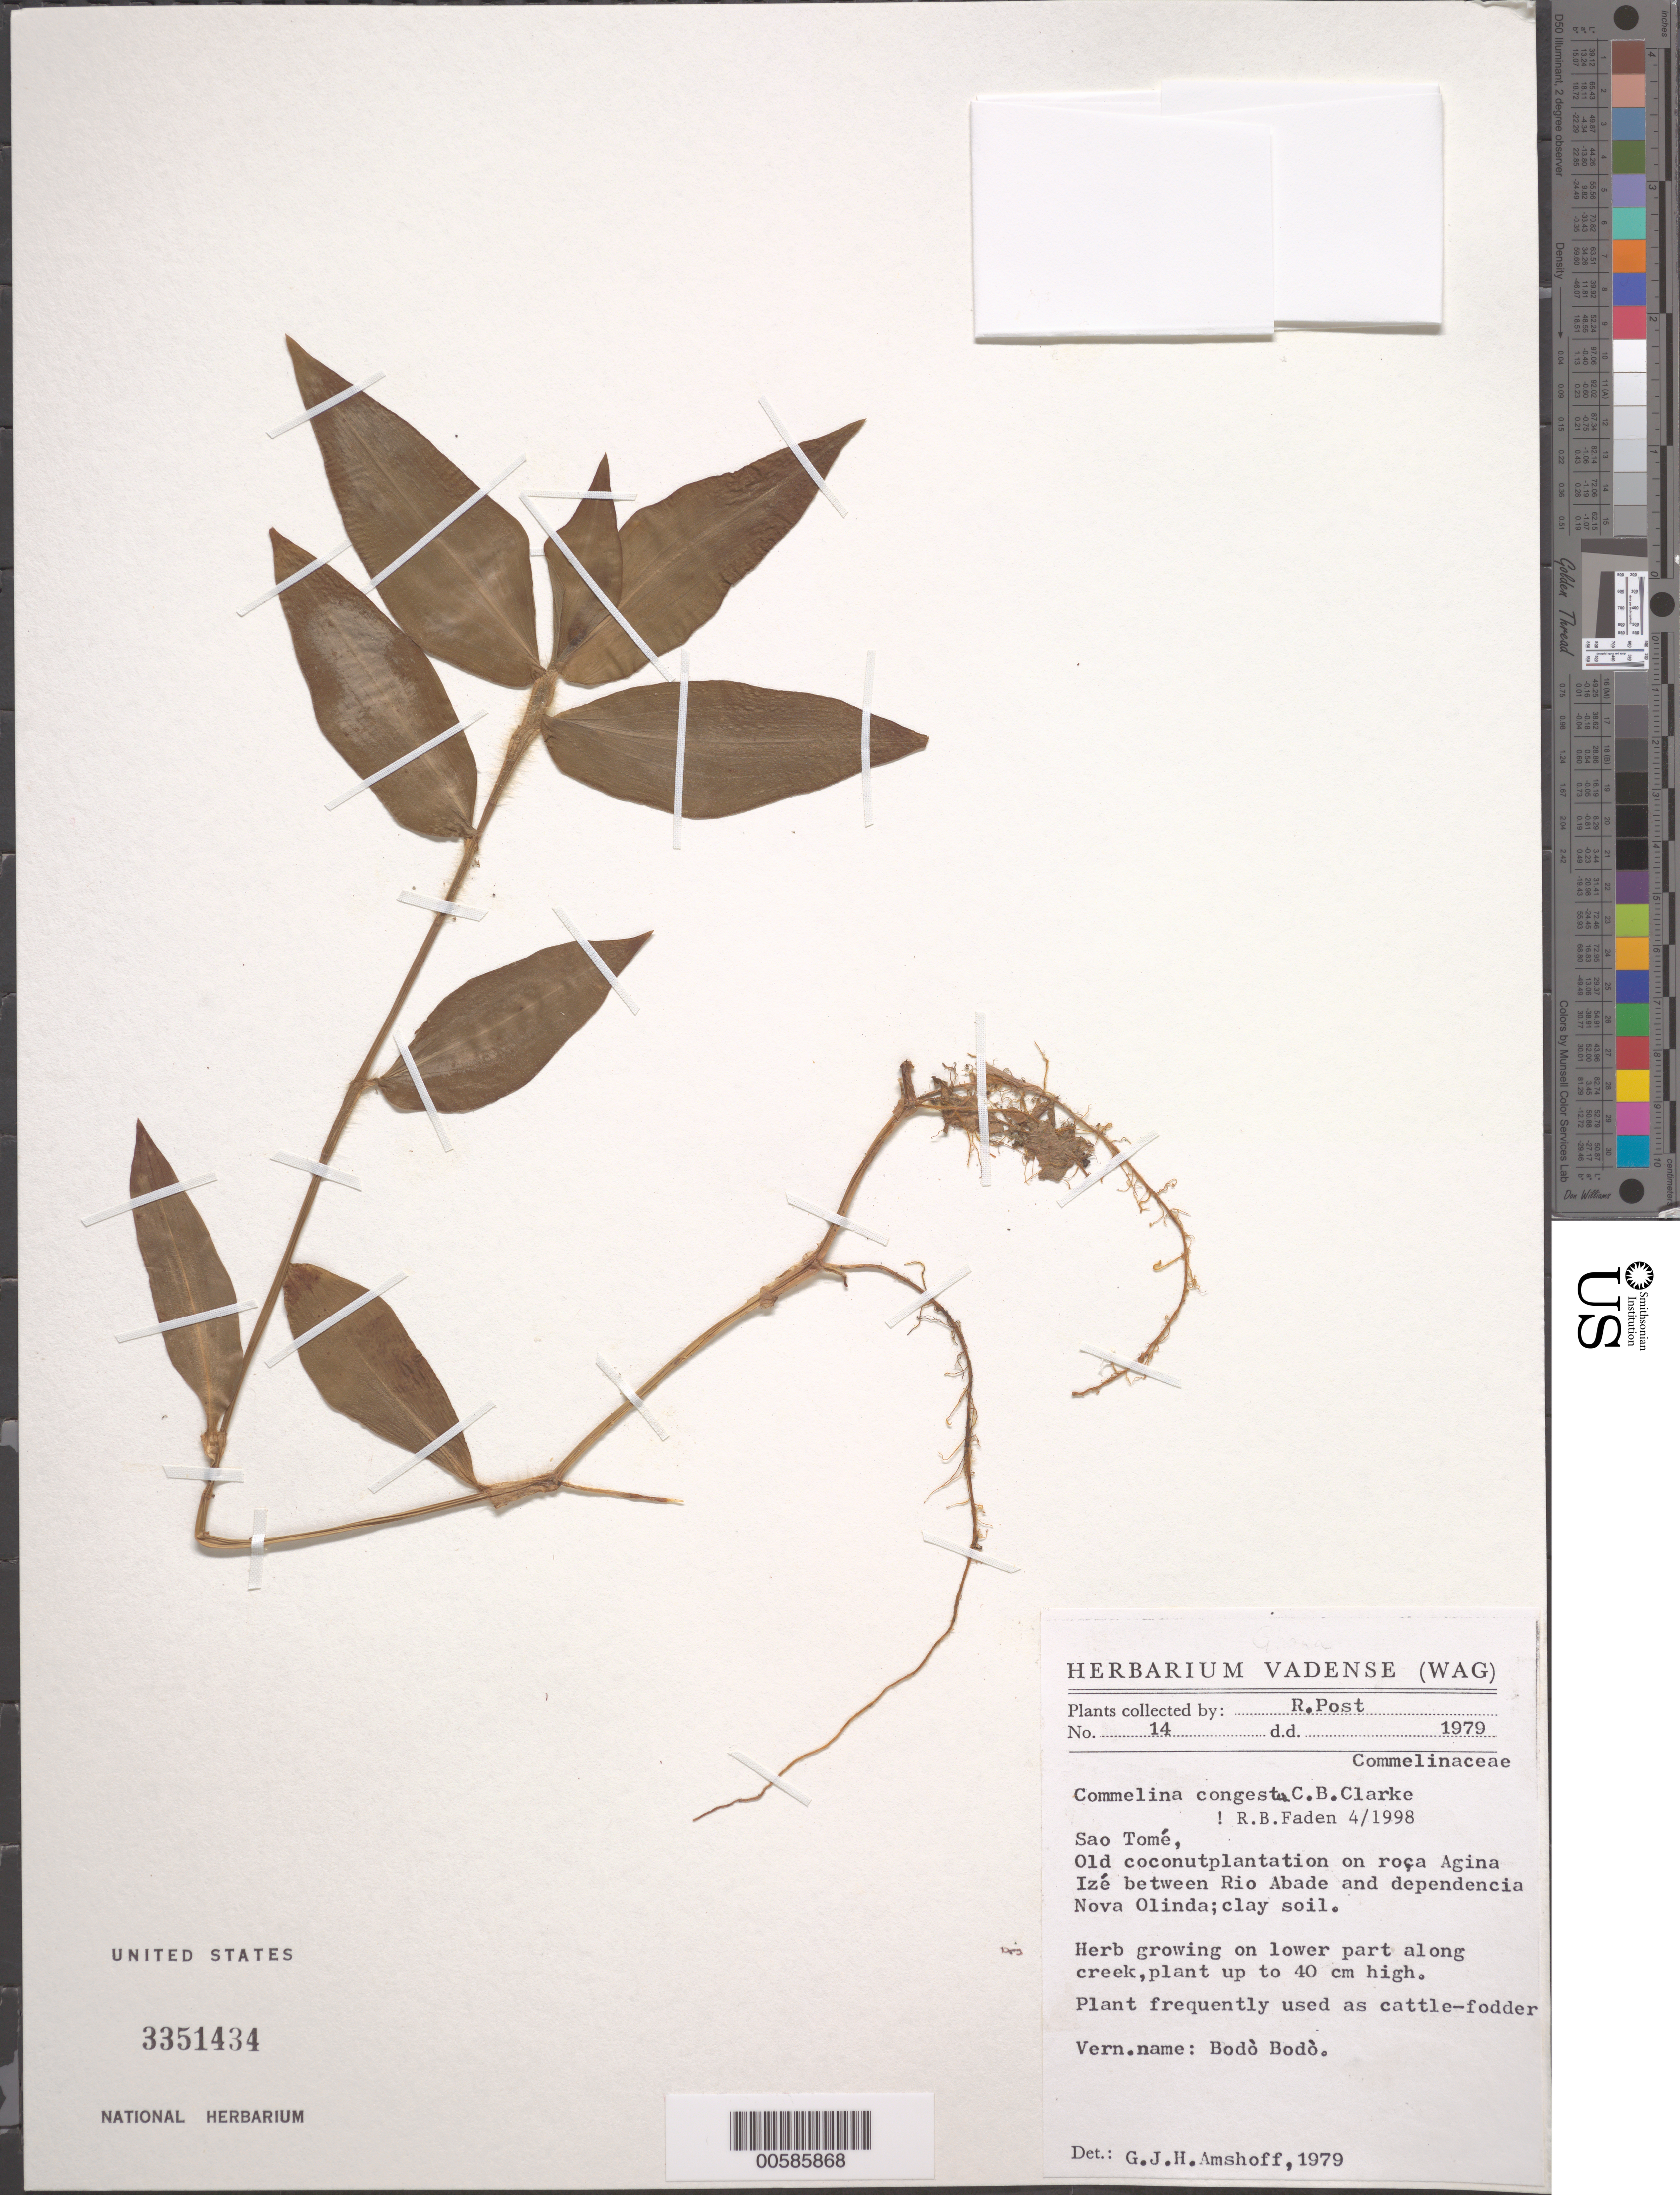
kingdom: Plantae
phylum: Tracheophyta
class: Liliopsida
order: Commelinales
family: Commelinaceae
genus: Commelina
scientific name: Commelina congesta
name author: C.B. Clarke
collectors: R. Post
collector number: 14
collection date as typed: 1979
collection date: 1979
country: Sao Tome and Principe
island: São Tomé Island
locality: Between Rio Abade and Dependencia Nova Olinda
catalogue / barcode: US 3351434